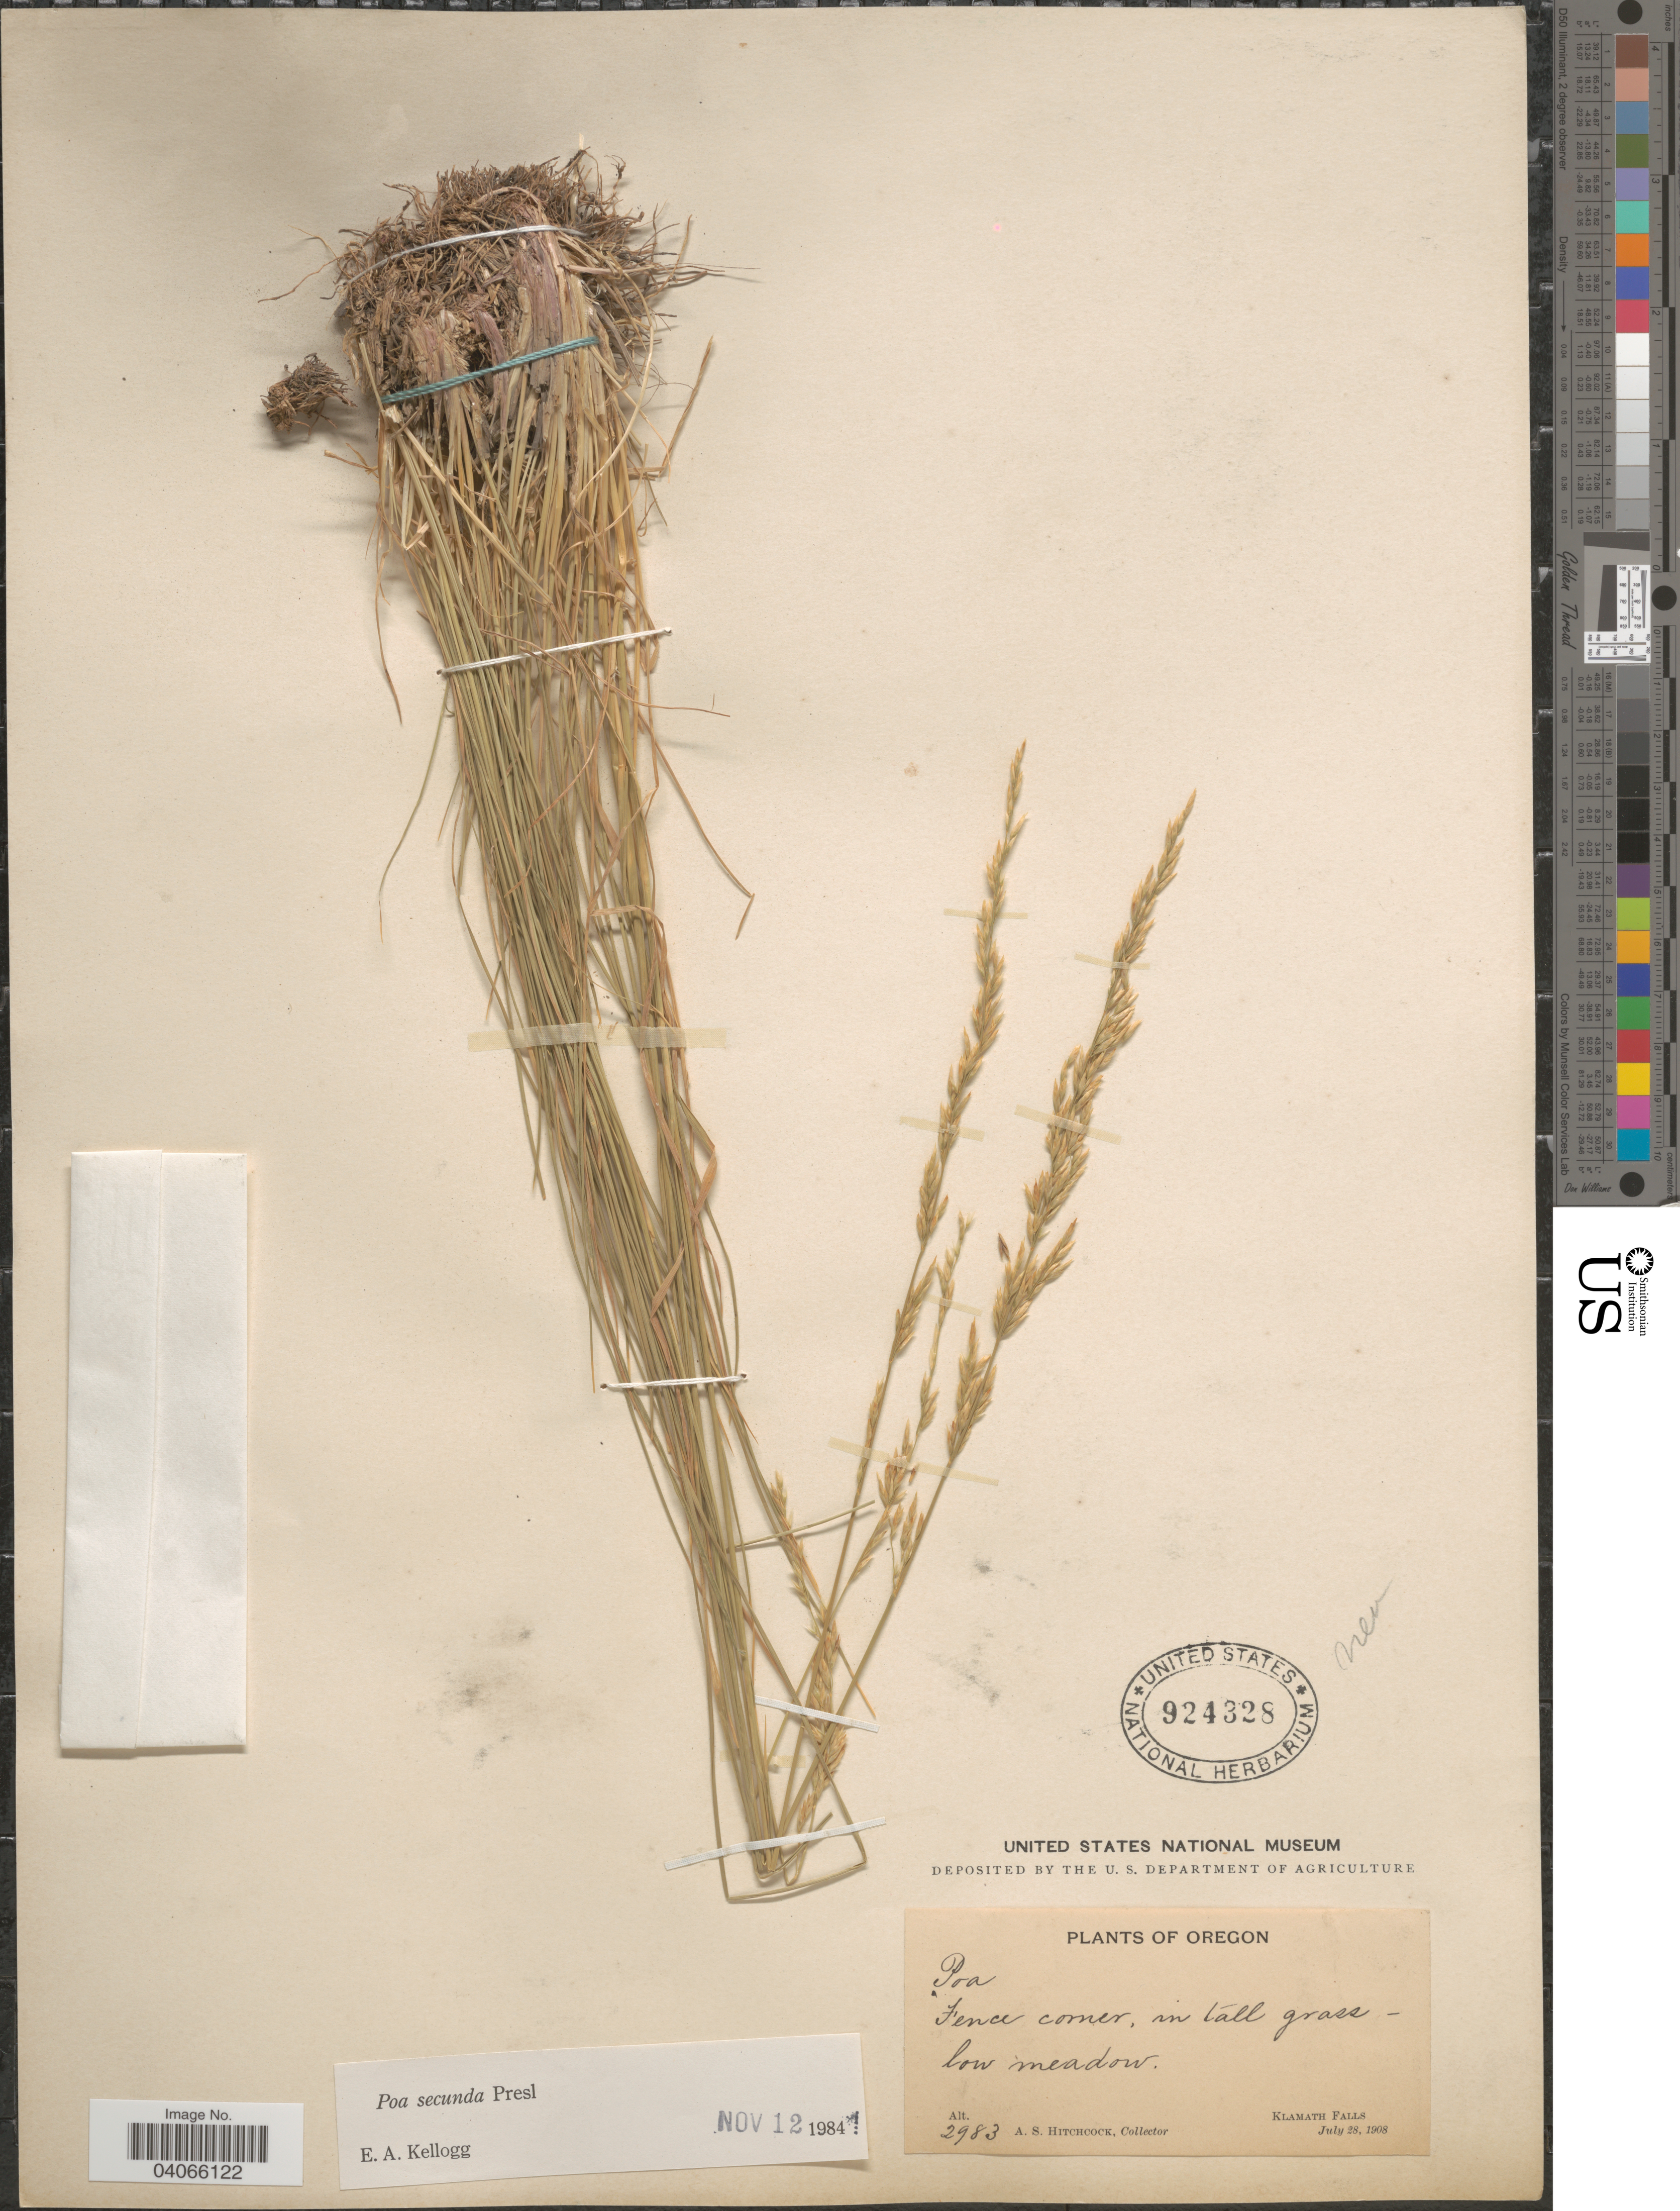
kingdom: Plantae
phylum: Tracheophyta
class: Liliopsida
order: Poales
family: Poaceae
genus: Poa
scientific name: Poa secunda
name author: J. Presl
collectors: A. S. Hitchcock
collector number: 2983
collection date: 1908-07-28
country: United States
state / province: Oregon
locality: Fence corner, in tall grass low meadow. Klamath Falls.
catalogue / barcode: US 924328